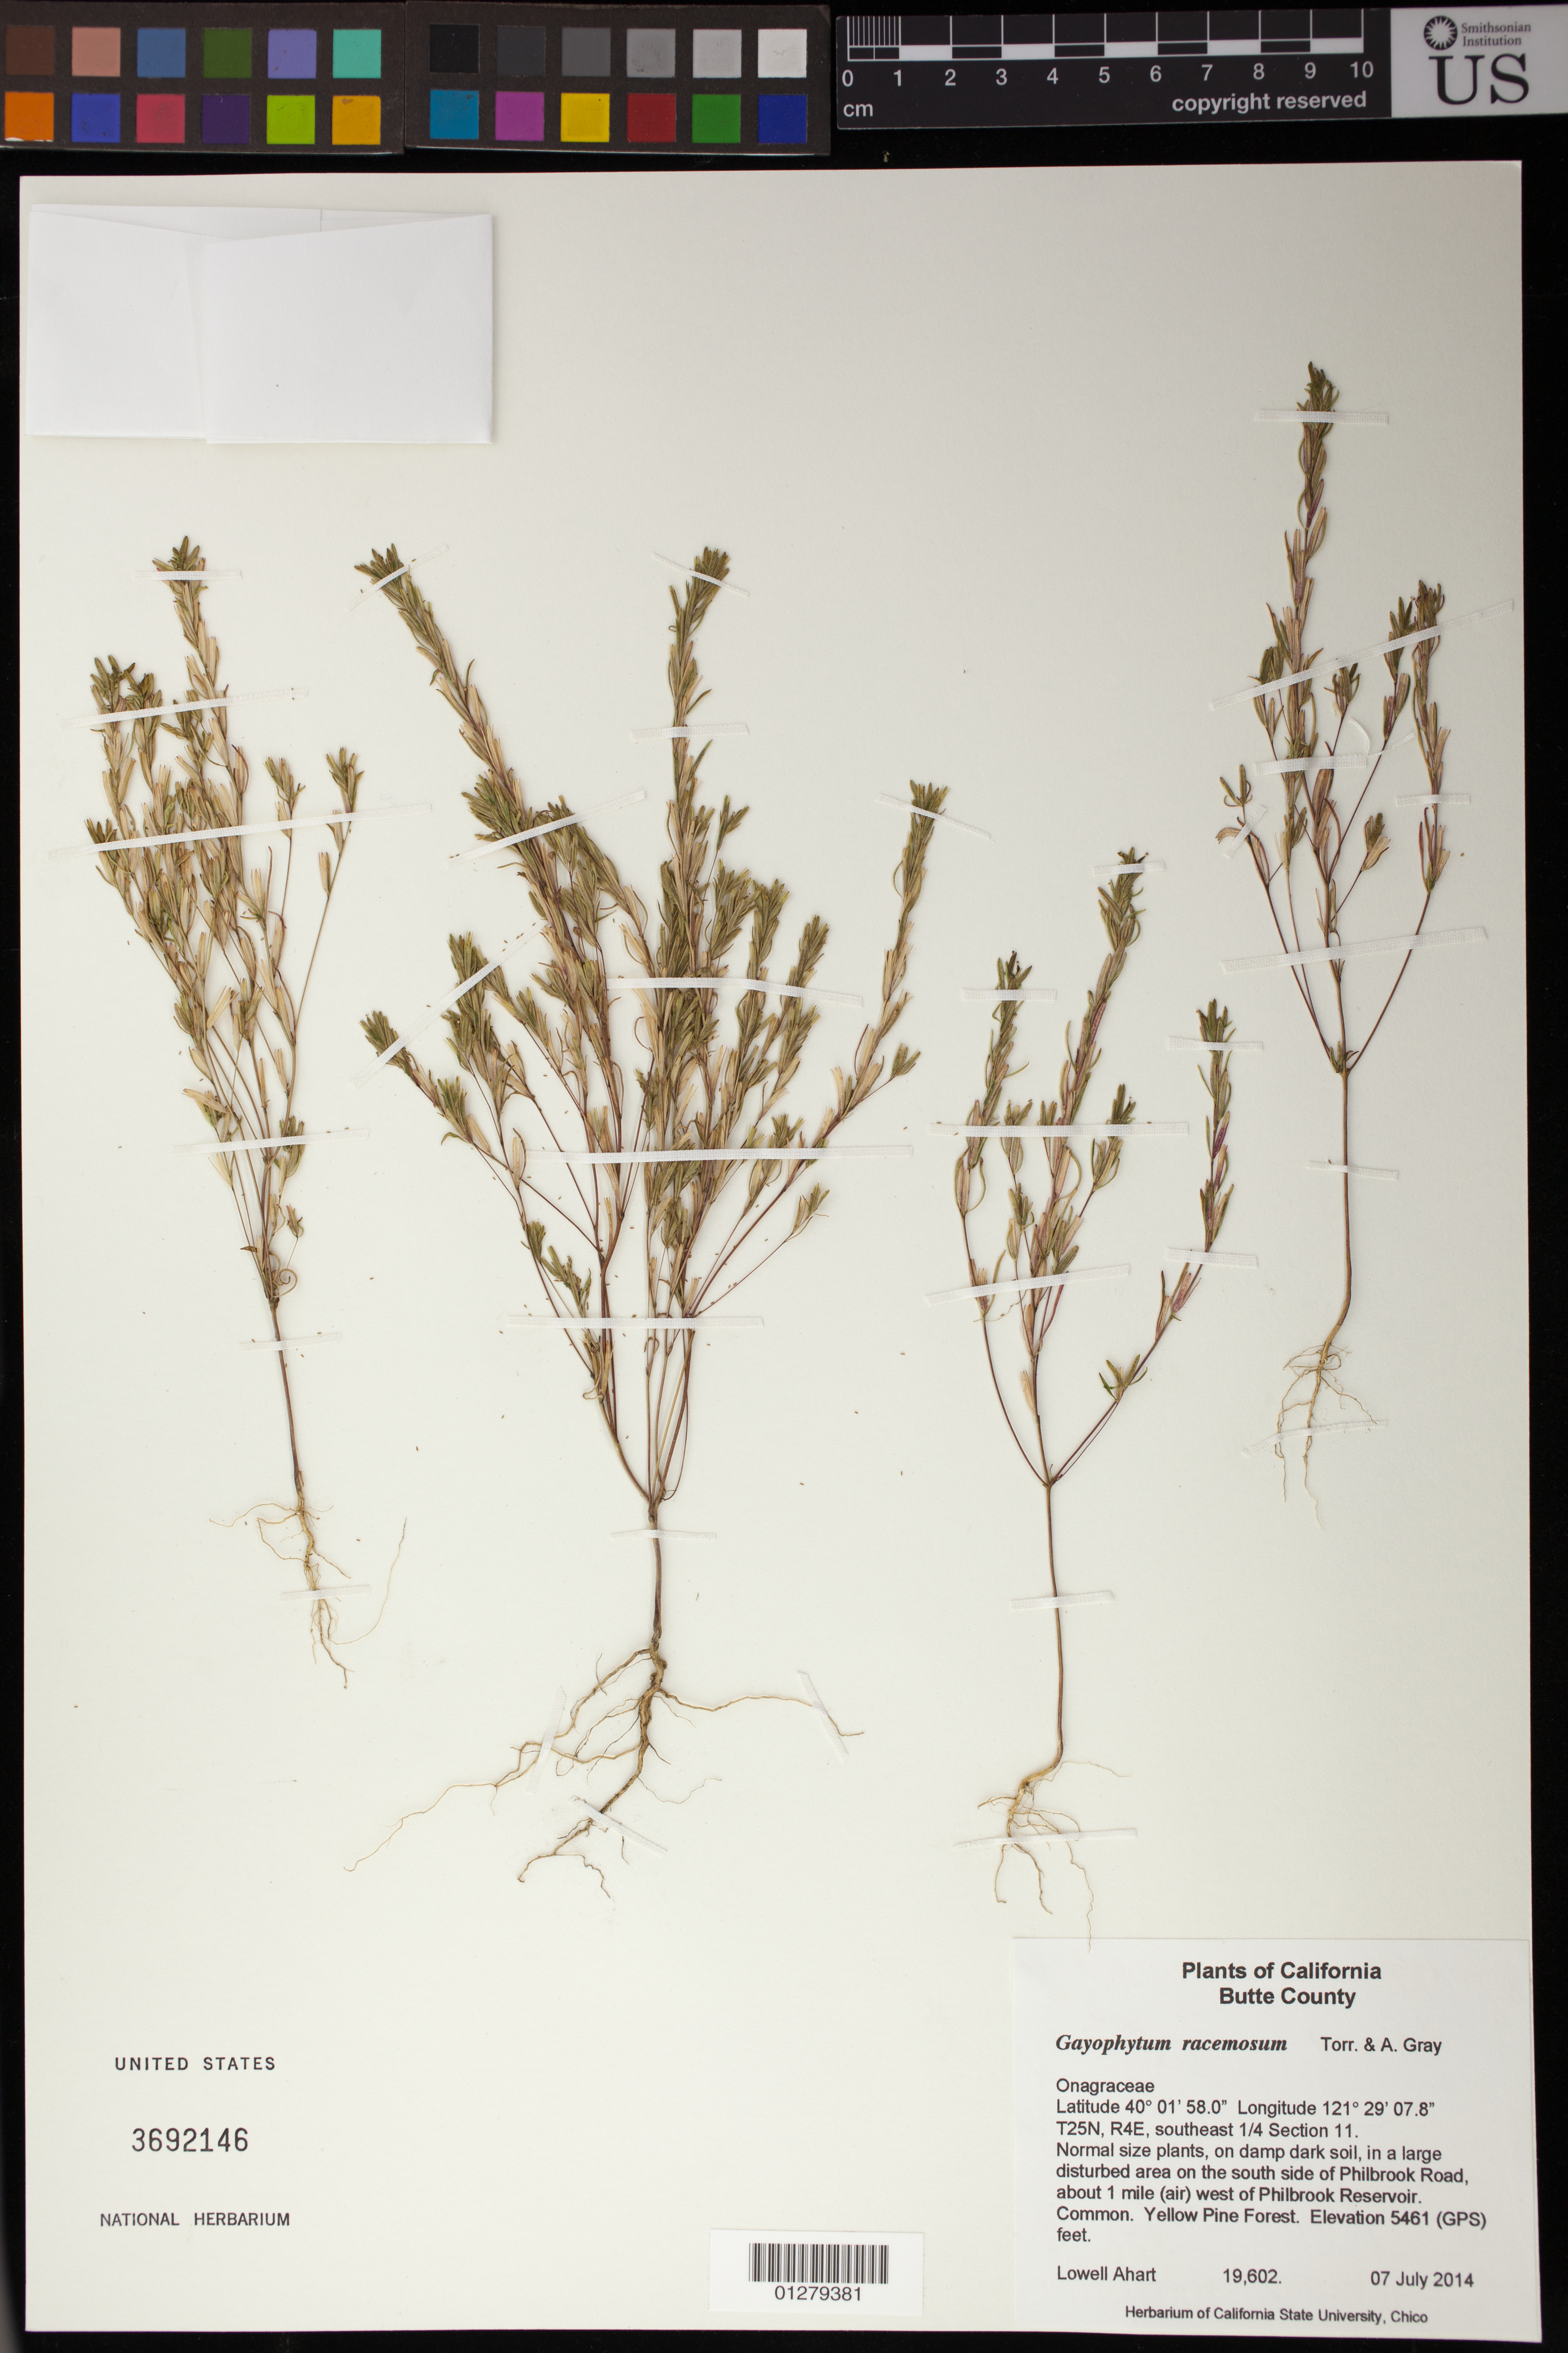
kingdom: Plantae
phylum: Tracheophyta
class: Magnoliopsida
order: Myrtales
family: Onagraceae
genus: Gayophytum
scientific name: Gayophytum racemosum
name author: Torr. & A. Gray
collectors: L. Ahart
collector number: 19602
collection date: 2014-07-07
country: United States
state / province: California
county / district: Butte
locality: On the south side of Philbrook Road, about 1 mile (air) west of Philbrook Reservoir.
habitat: Large disturbed area, Yellow Pine Forest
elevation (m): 1665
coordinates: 40 01 58.0 N, 121 29 07.8 W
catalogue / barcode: US 3692146